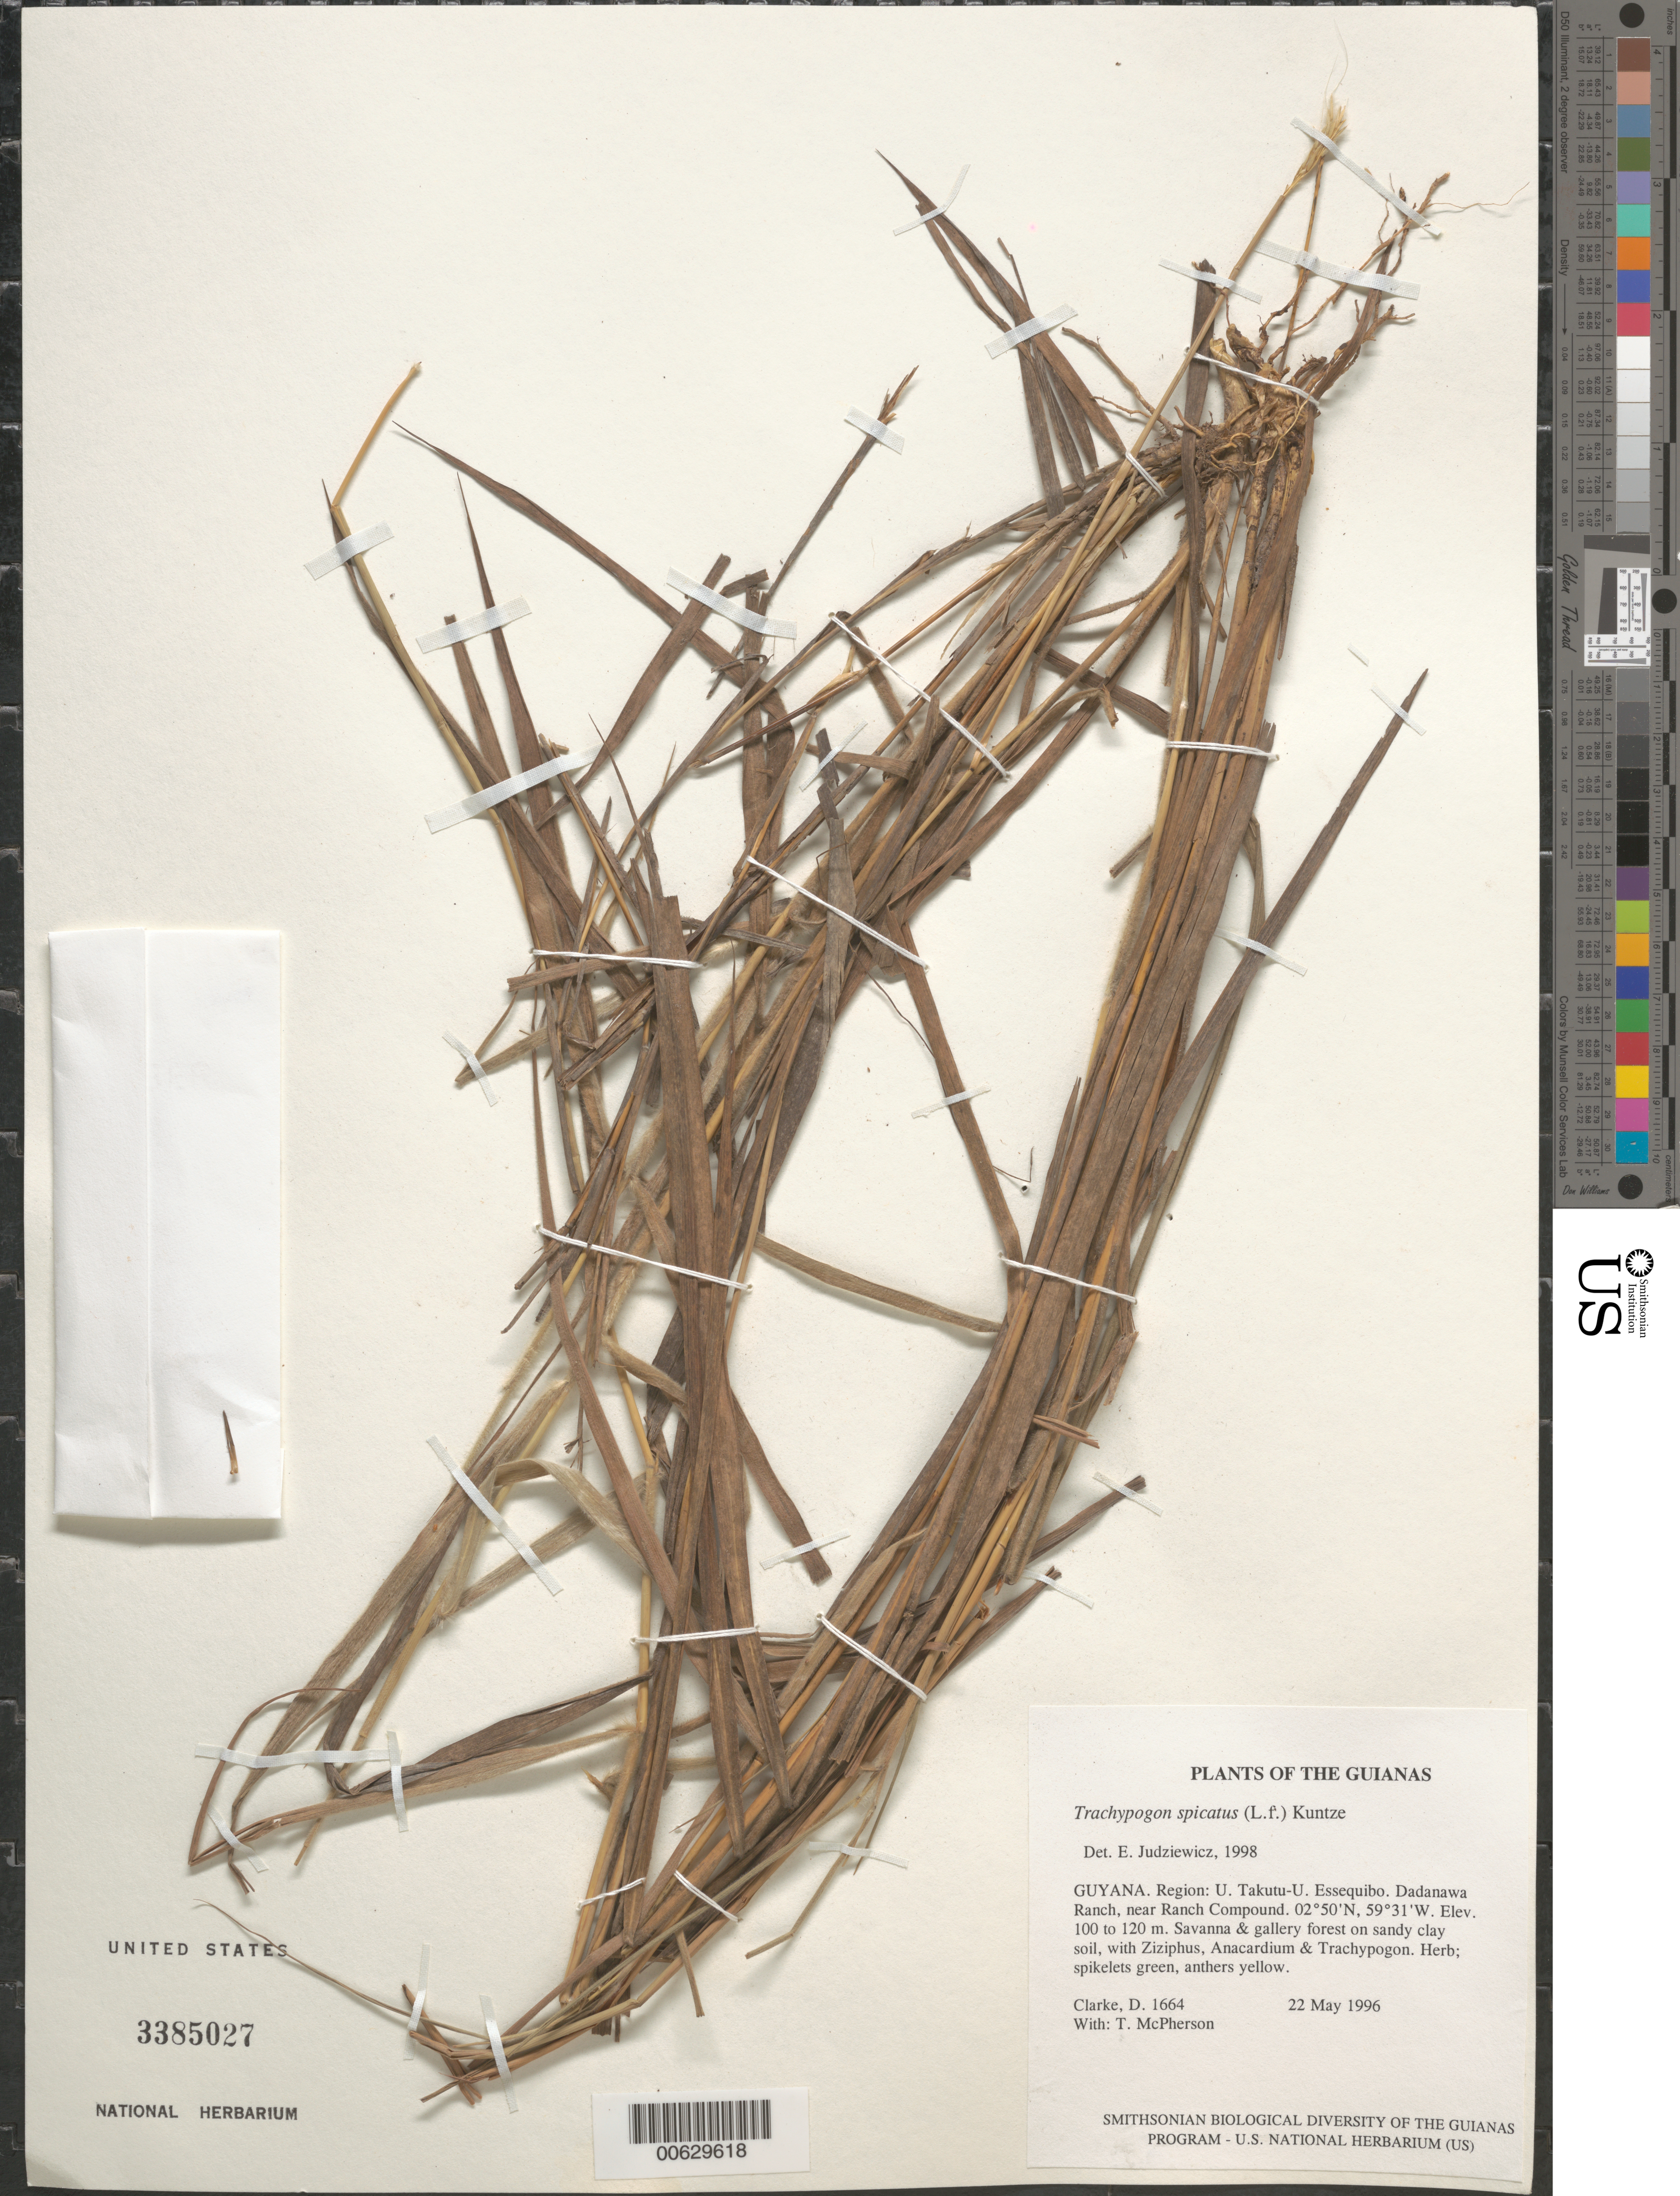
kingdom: Plantae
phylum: Tracheophyta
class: Liliopsida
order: Poales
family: Poaceae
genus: Trachypogon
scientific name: Trachypogon spicatus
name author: (L. f.) Kuntze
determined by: Judziewicz, E. J.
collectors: H. D. Clarke & T. McPherson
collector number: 1664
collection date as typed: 22 May 1996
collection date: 1996-05-22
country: Guyana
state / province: U. Takutu-U. Essequibo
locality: Dadanawa Ranch, near Ranch Compound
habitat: Savanna & gallery forest on sandy clay soil, with Ziziphus, Anacardium & Trachypogon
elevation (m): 100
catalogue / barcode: US 3385027